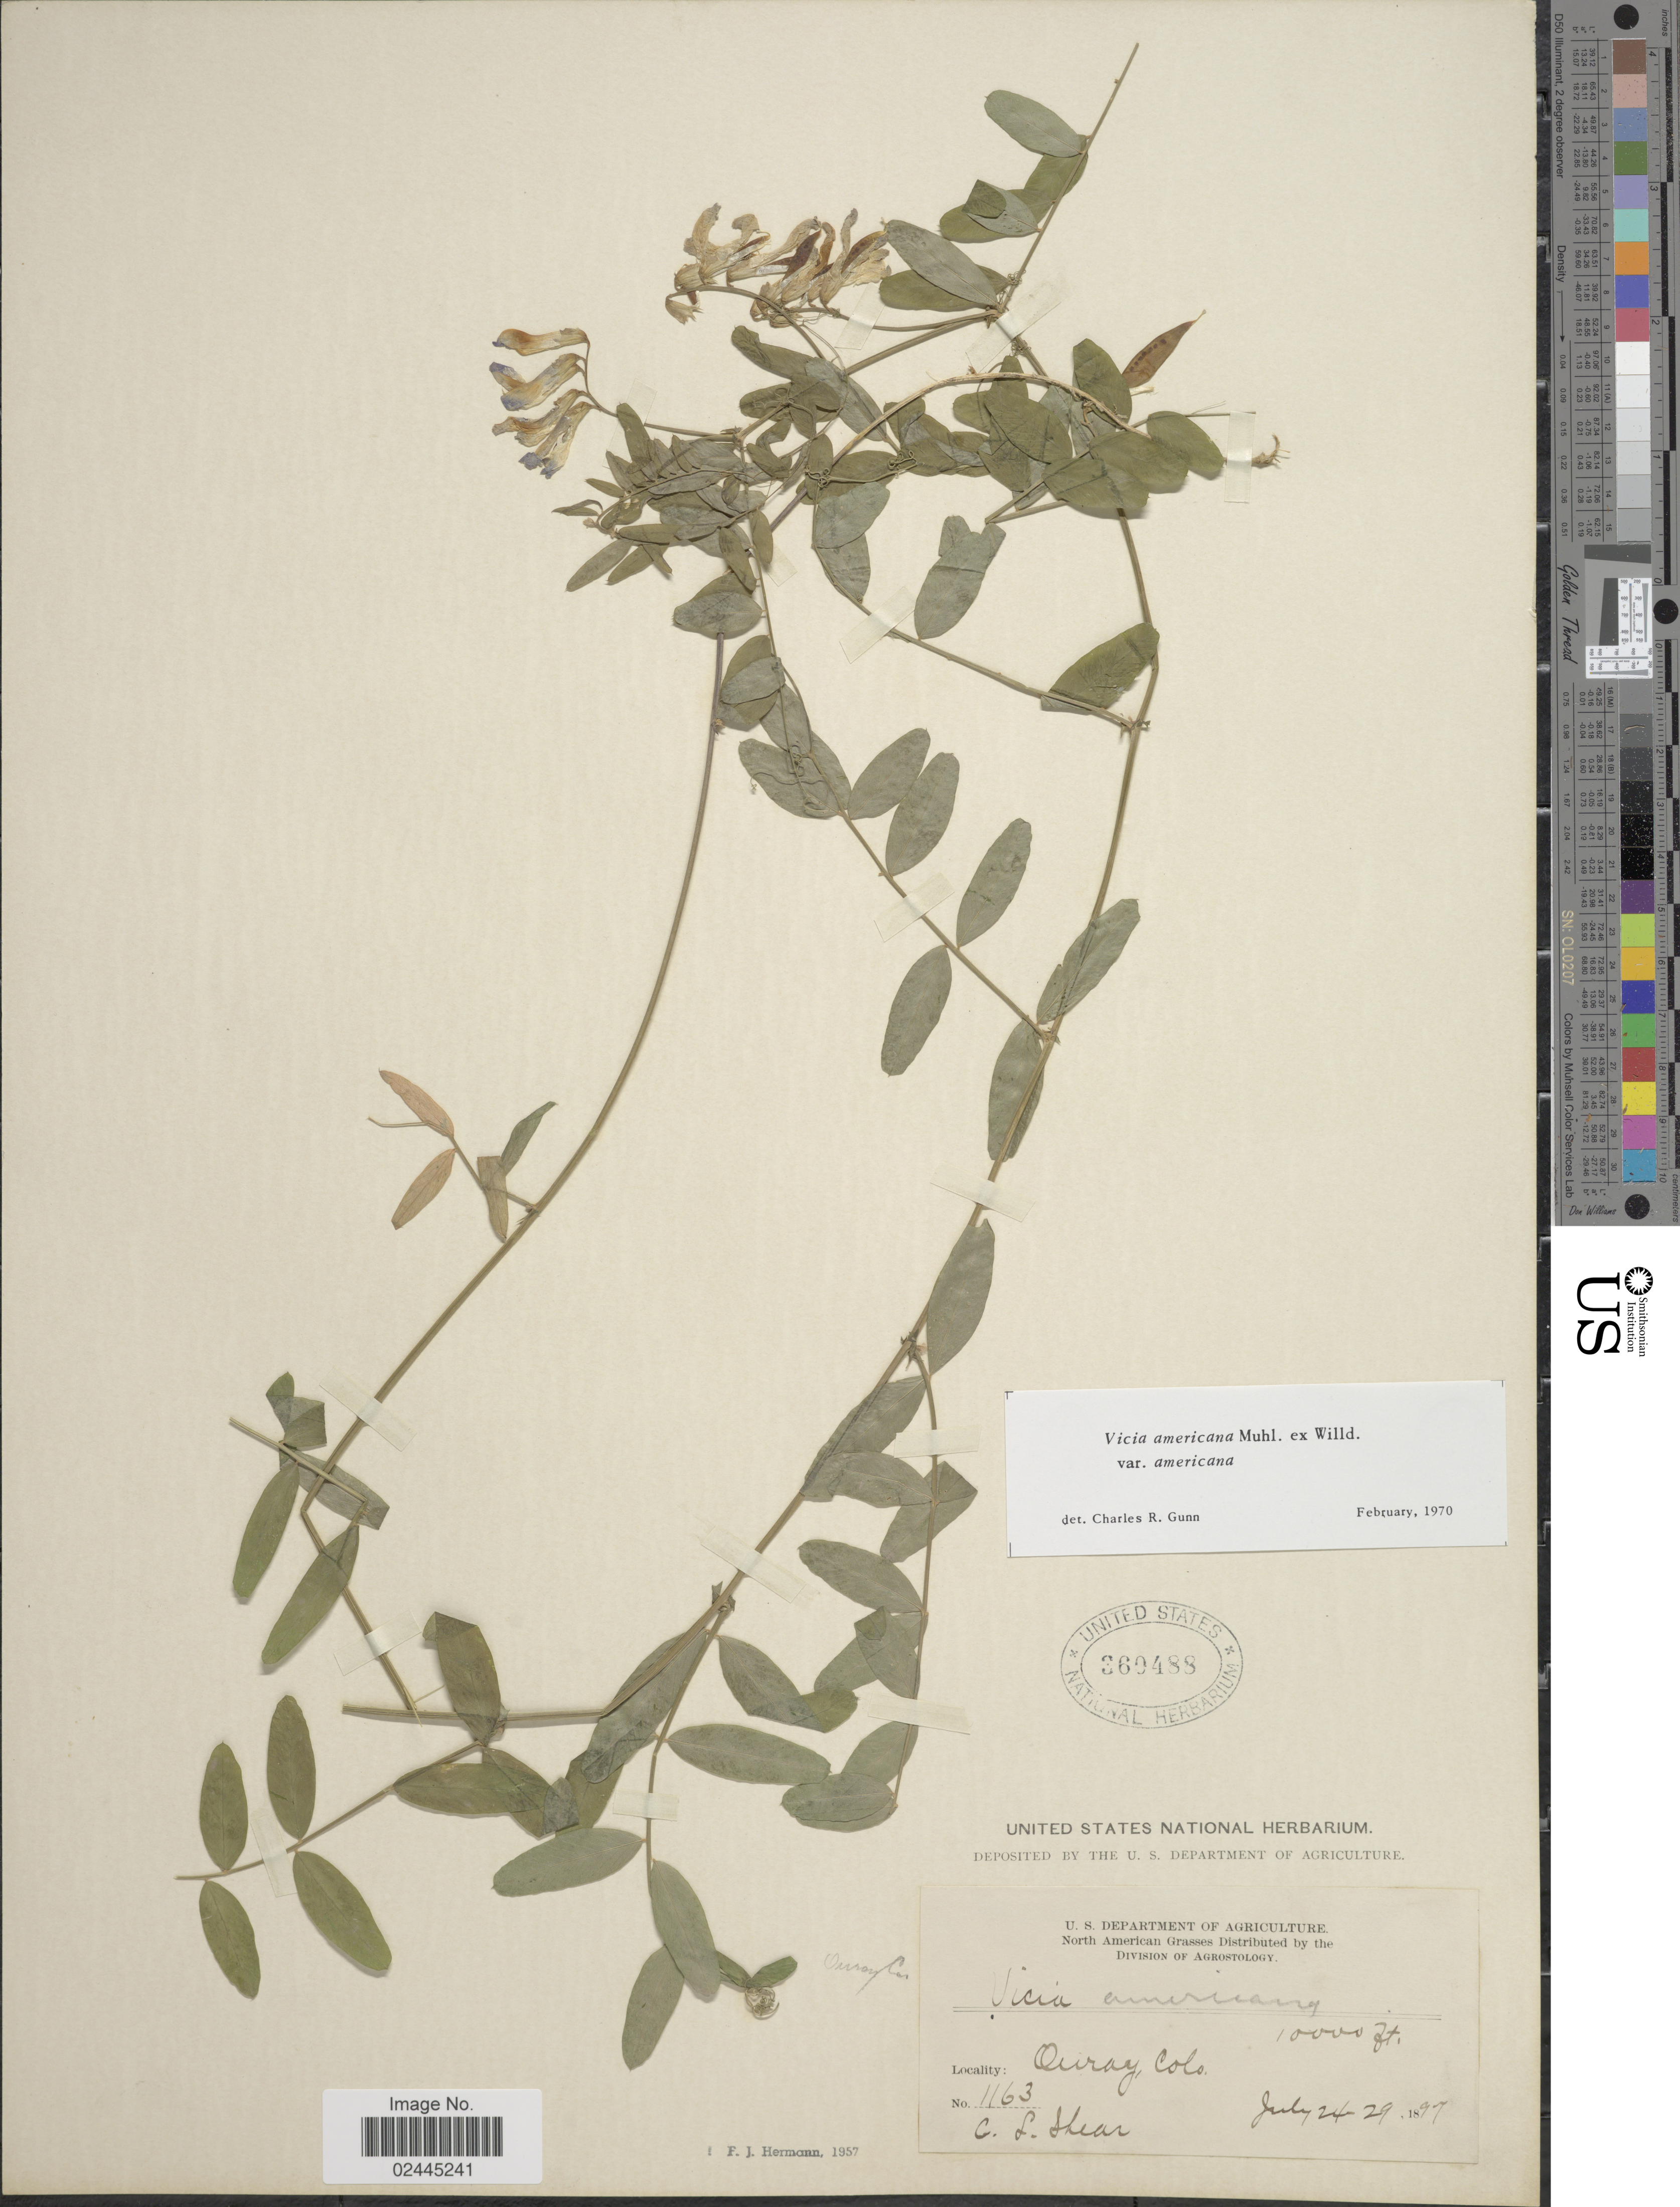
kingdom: Plantae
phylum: Tracheophyta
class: Magnoliopsida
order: Fabales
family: Fabaceae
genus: Vicia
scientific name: Vicia americana var. americana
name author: Muhl. ex Willd.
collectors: C. L. Shear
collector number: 1163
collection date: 1897-07-24/1897-07-29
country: United States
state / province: Colorado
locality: Ouray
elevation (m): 3048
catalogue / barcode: US 360488